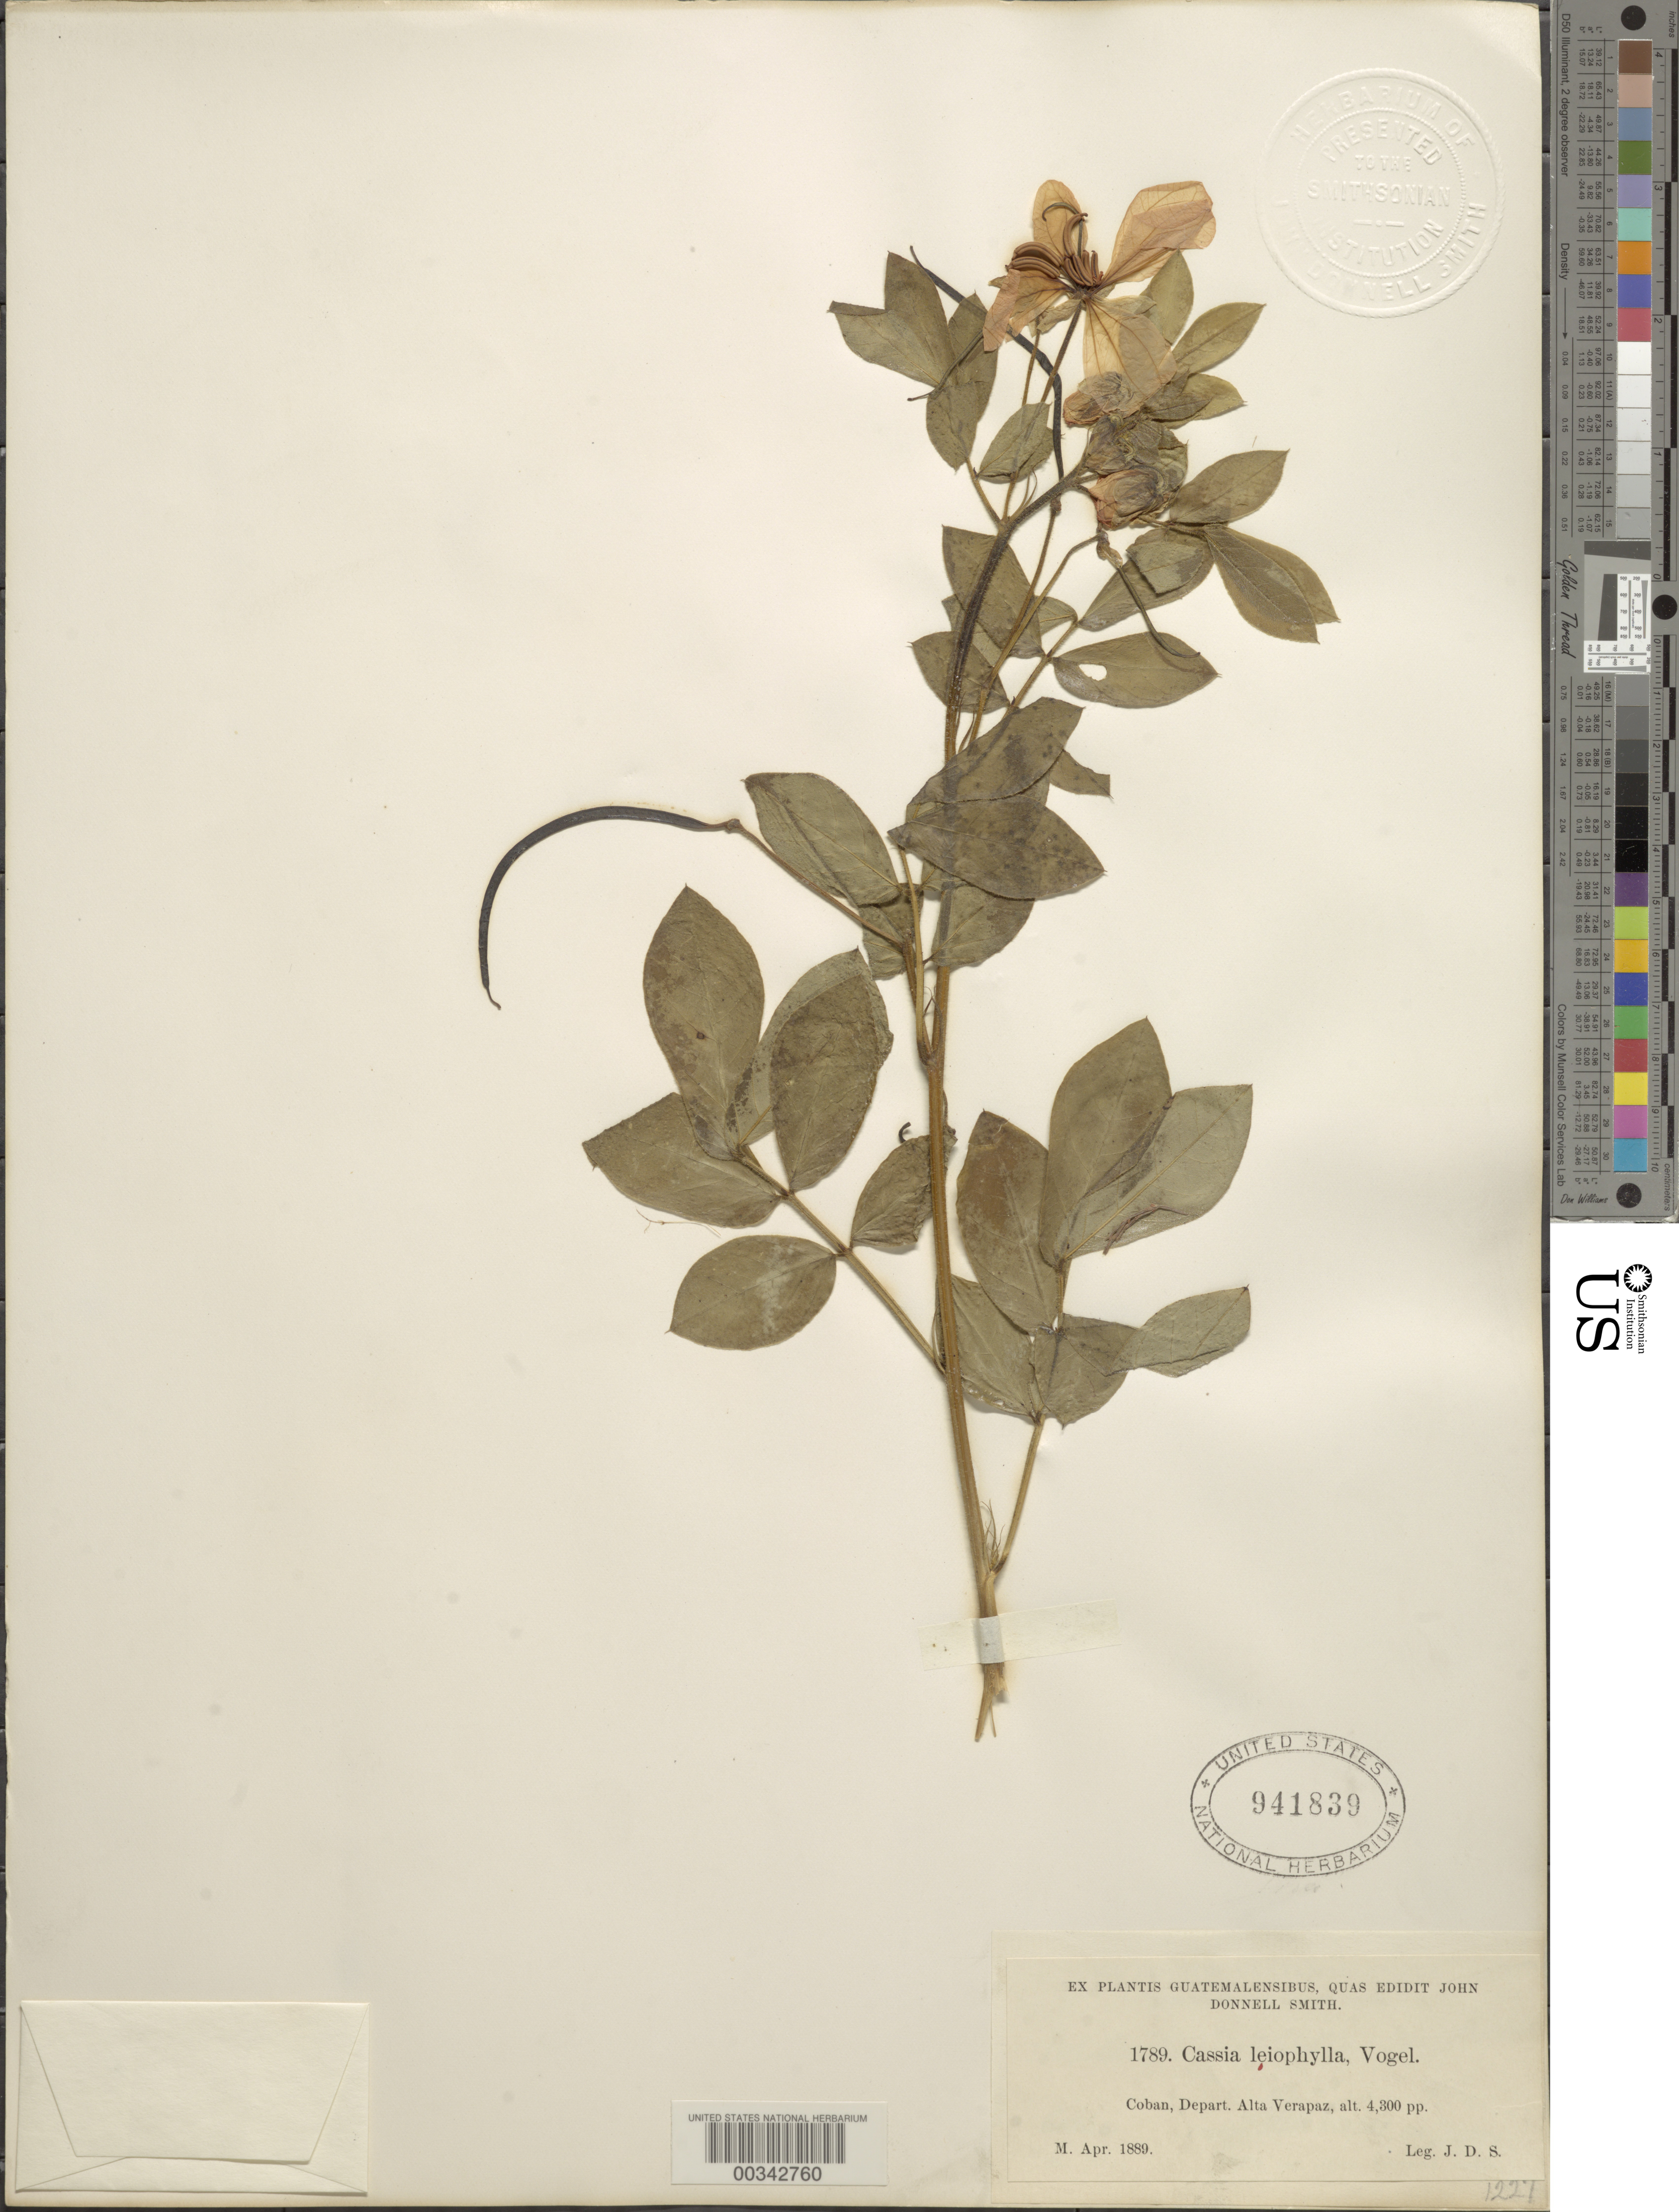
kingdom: Plantae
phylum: Tracheophyta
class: Magnoliopsida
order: Fabales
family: Fabaceae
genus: Senna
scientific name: Senna cobanensis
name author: (Britton) H.S. Irwin & Barneby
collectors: J. Donnell Smith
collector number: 1789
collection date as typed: Apr 1889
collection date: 1889-04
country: Guatemala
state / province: Alta Verapaz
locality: Cobán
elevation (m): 1311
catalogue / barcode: US 941839